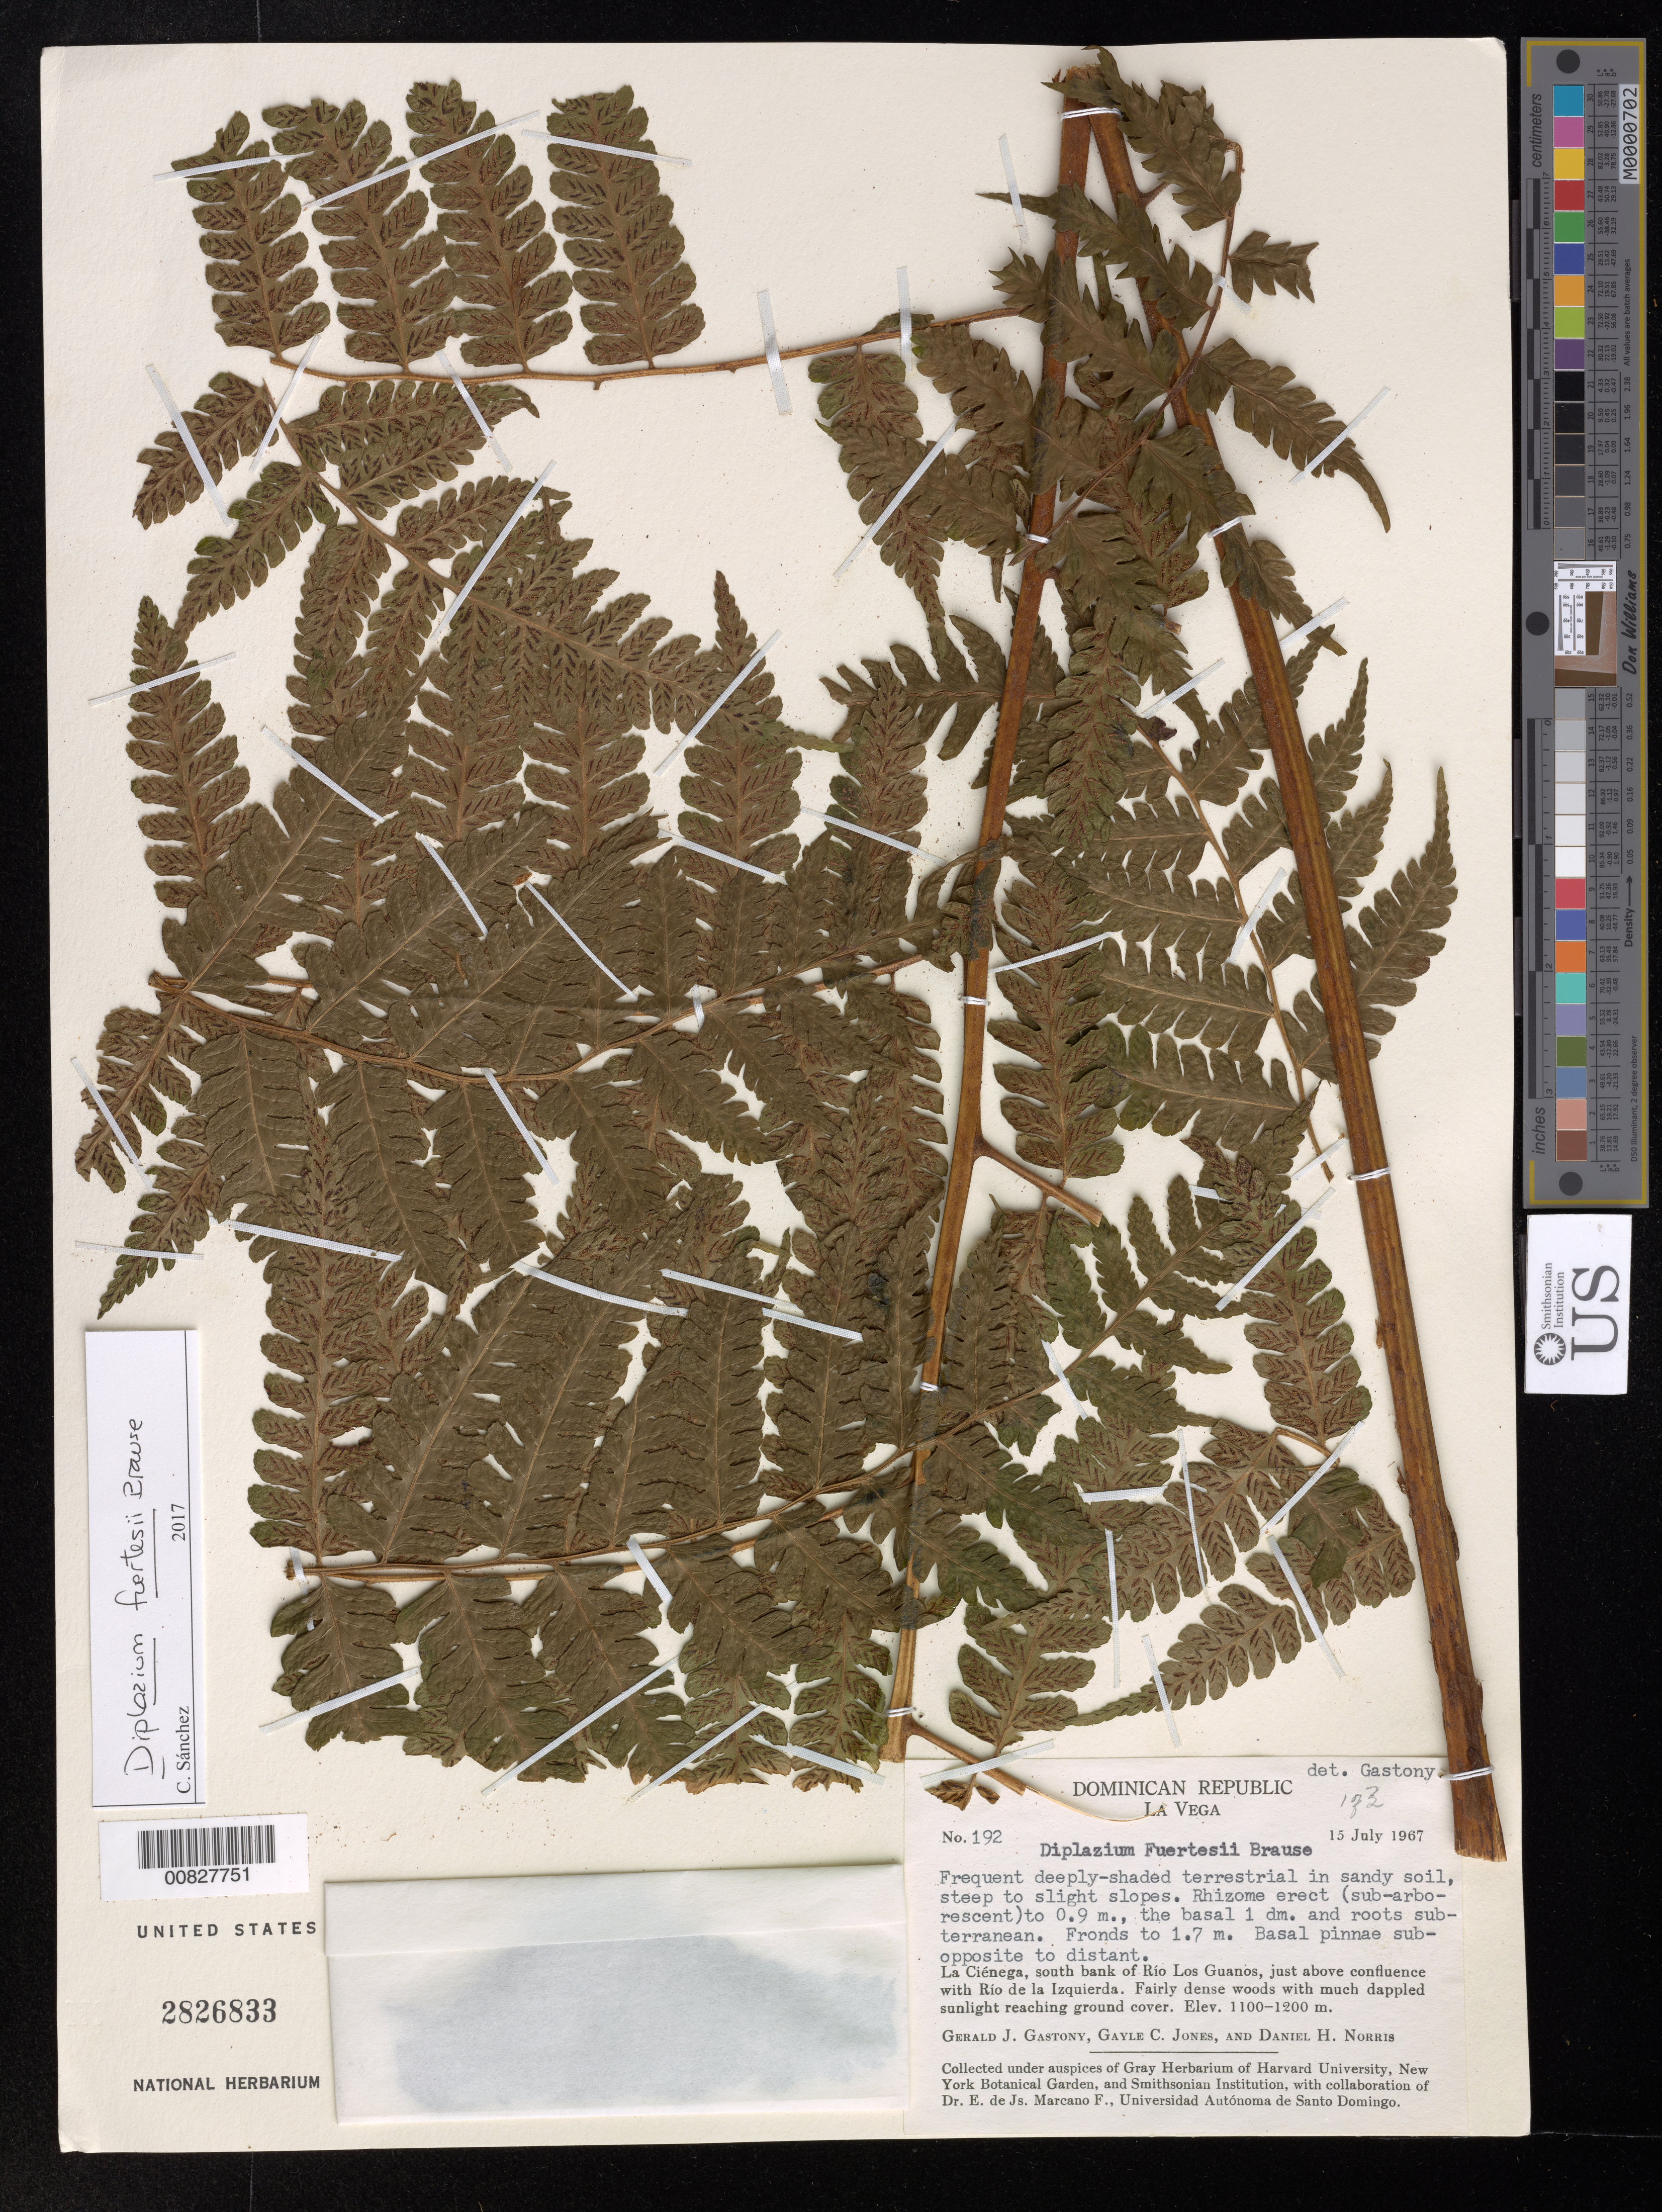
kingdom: Plantae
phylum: Tracheophyta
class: Polypodiopsida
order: Polypodiales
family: Athyriaceae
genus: Diplazium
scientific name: Diplazium fuertesii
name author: Brause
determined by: Sánchez, C.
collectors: G. Gastony, G. C. Jones & D. H. Norris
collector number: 192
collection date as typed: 15 Jul 1967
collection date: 1967-07-15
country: Dominican Republic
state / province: La Vega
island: Hispaniola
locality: La Ciénega, S bank of Río Los Guanos, above confluence with Río de la Izquierda.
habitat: Deeply shaded, sandy soil, steep to slight slopes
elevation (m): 1100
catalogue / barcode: US 2826833